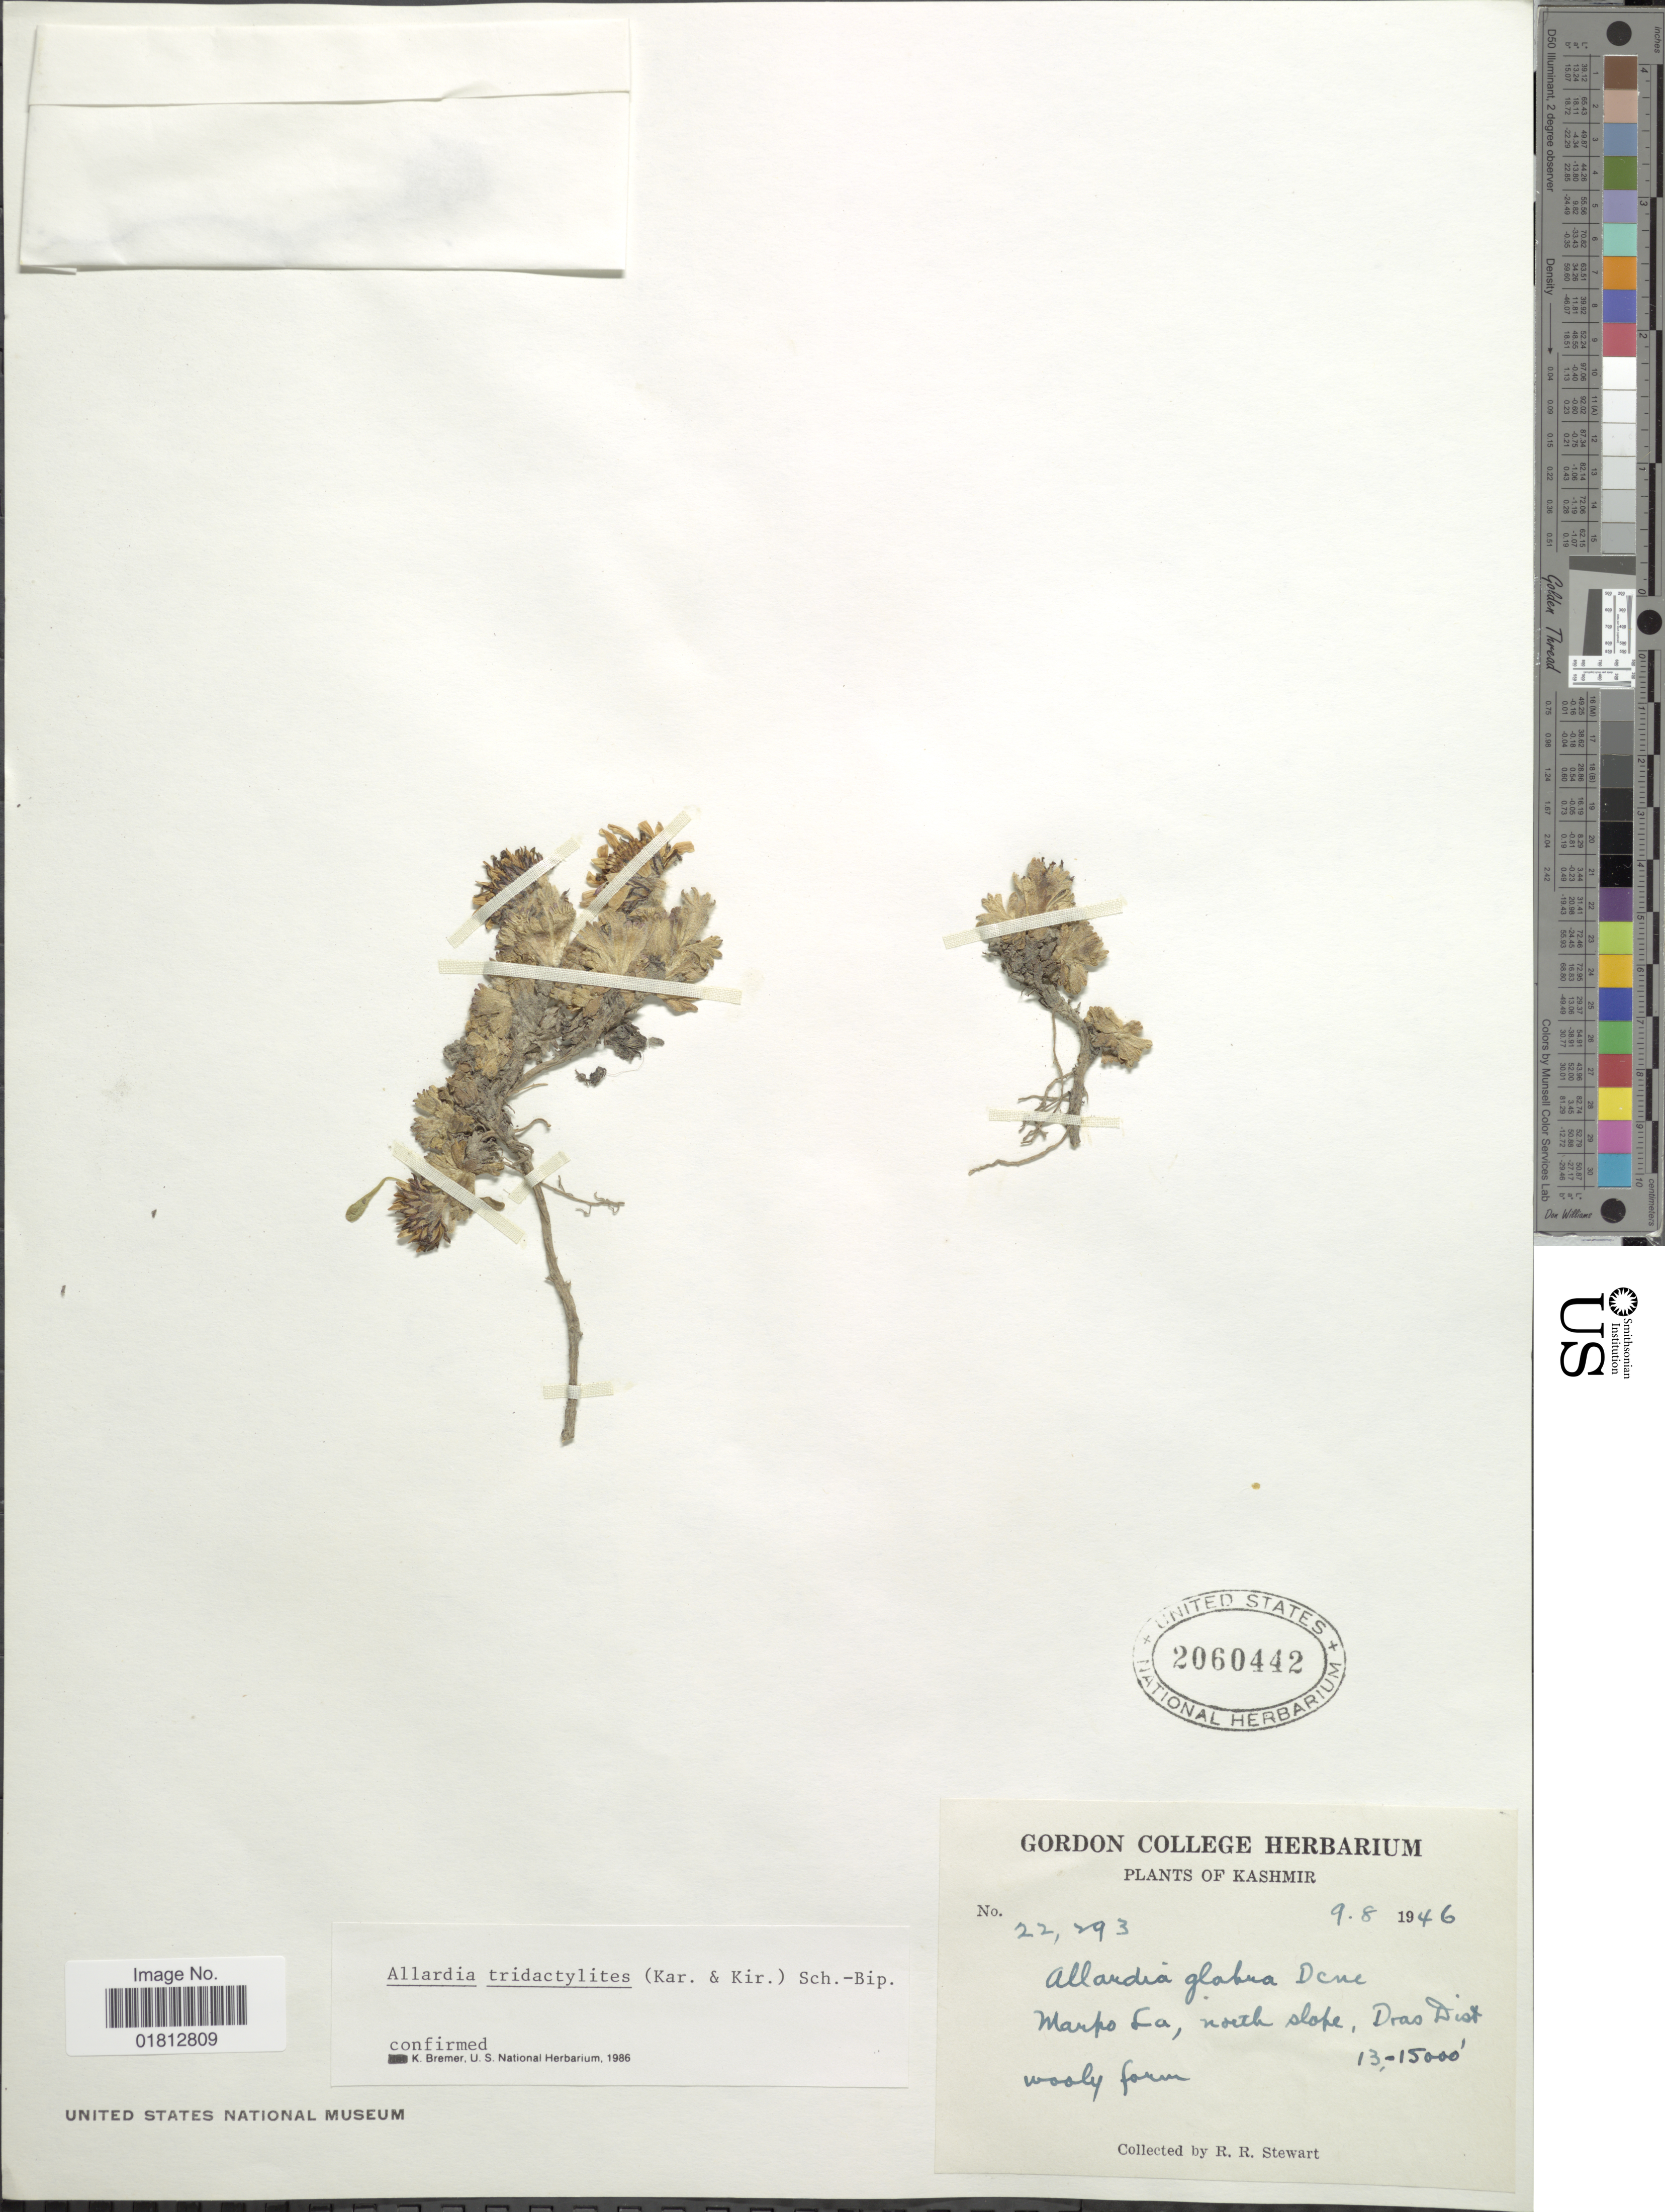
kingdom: Plantae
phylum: Tracheophyta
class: Magnoliopsida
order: Asterales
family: Asteraceae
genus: Allardia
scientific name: Allardia tridactylites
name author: (Kar. & Kir.) Sch. Bip.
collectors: R. R. Stewart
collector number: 22293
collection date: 1946-08-09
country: India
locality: Kashmir, Marpo La, north slope, Dras Dist.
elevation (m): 3962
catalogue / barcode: US 2060442